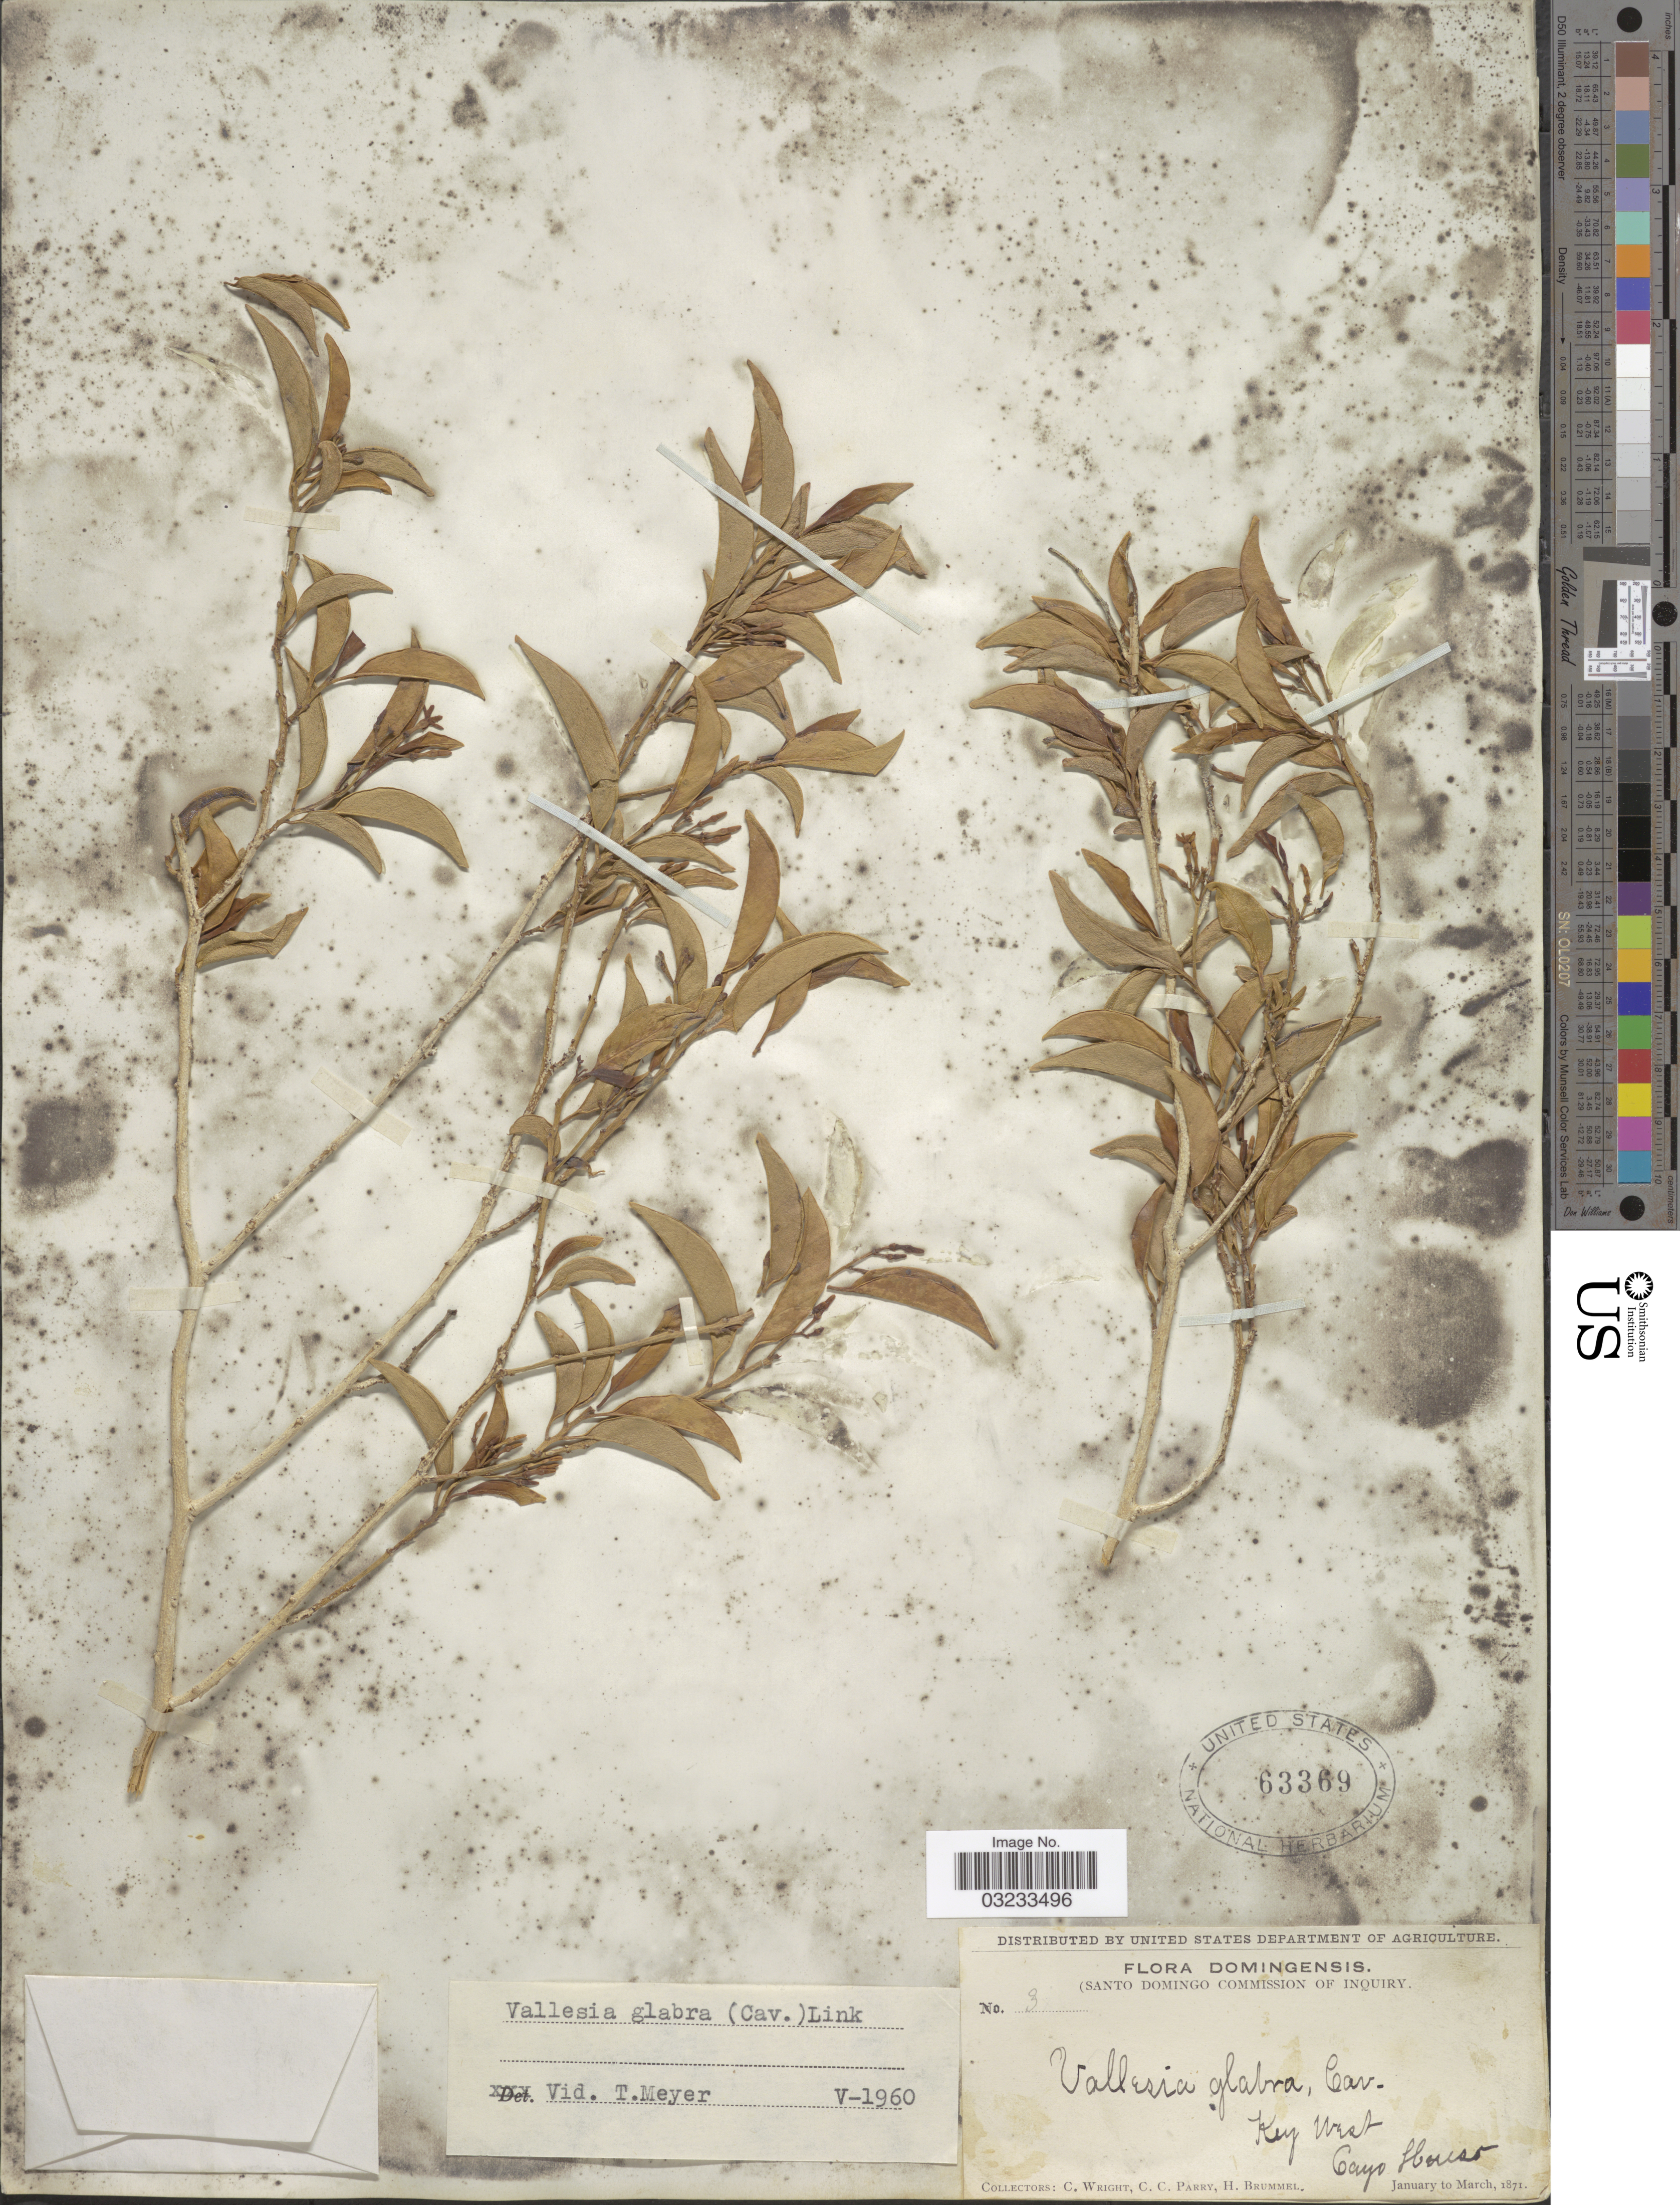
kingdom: Plantae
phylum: Tracheophyta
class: Magnoliopsida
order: Gentianales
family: Apocynaceae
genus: Vallesia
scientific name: Vallesia antillana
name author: Woodson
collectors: C. Wright, C. C. Parry & H. Brummel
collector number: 3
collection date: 1871-01/1871-03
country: United States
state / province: Florida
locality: Key West, Cayo House.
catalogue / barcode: US 63369